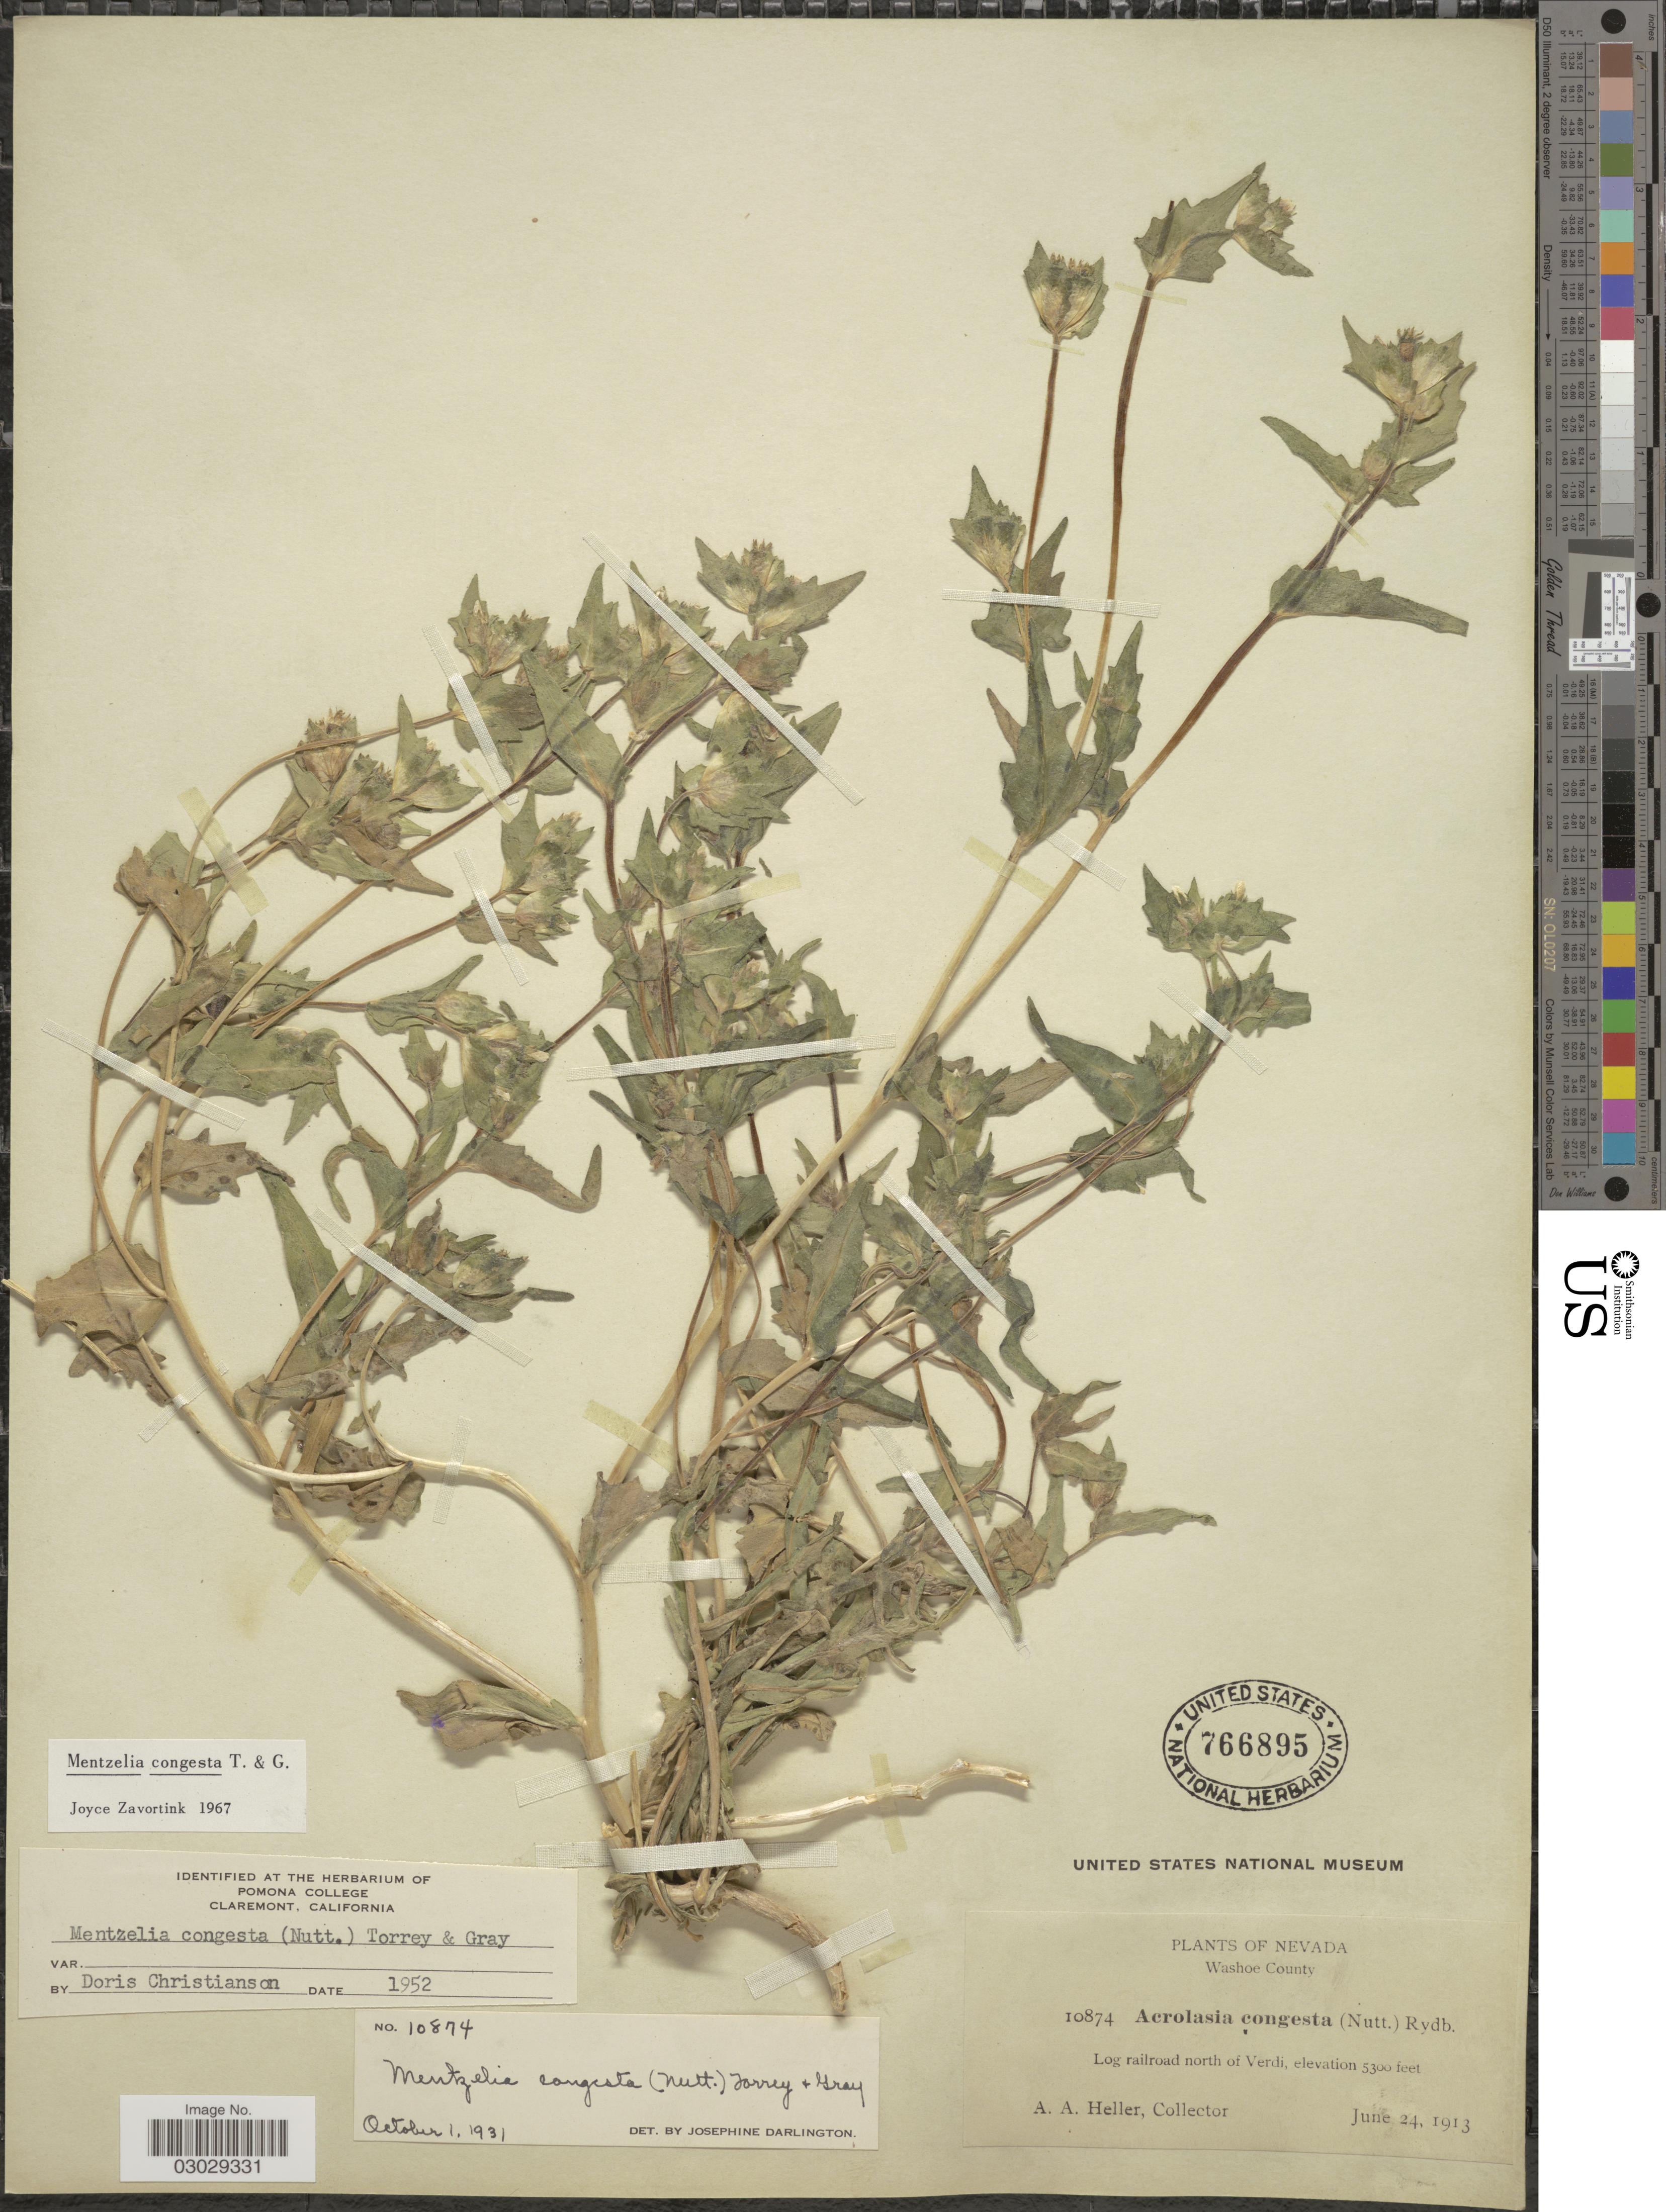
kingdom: Plantae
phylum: Tracheophyta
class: Magnoliopsida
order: Cornales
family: Loasaceae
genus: Mentzelia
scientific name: Mentzelia congesta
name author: Torr. & A. Gray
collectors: A. A. Heller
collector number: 10874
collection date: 1913-06-24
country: United States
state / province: Nevada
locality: Washoe County. Log railroad north of Verdi.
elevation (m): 1615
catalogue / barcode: US 766895